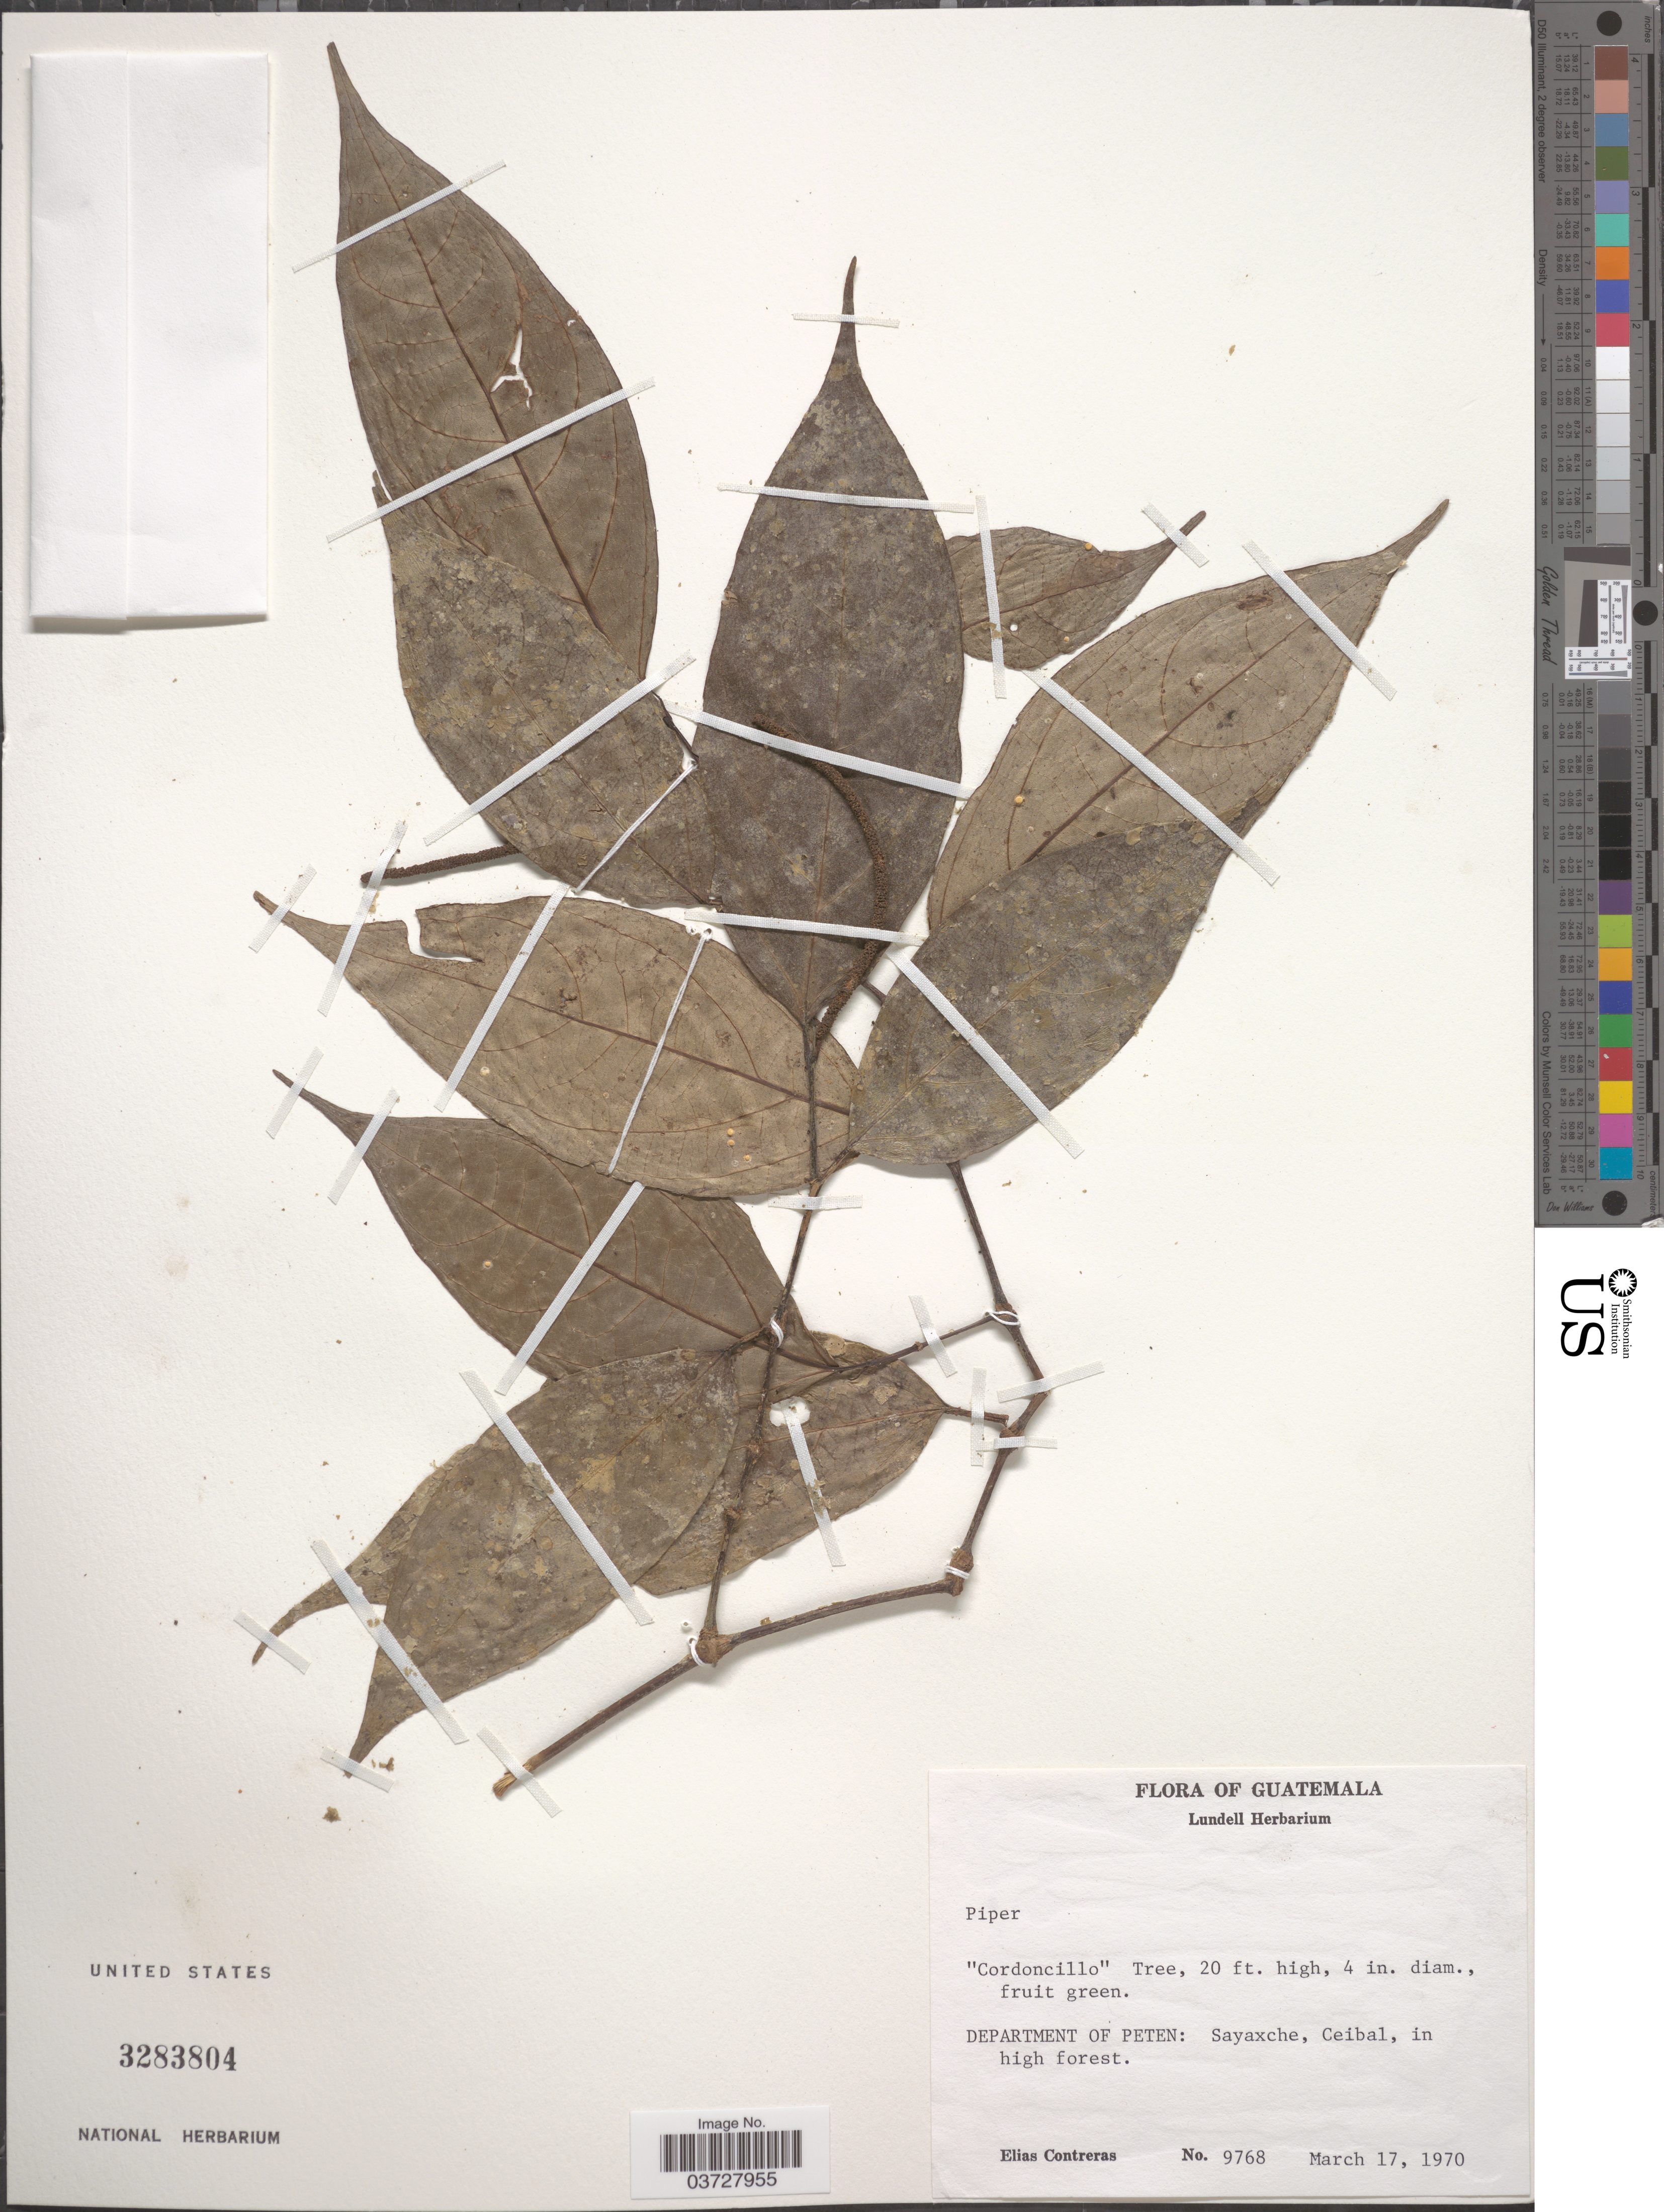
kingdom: Plantae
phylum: Tracheophyta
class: Magnoliopsida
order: Piperales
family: Piperaceae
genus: Piper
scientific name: Piper sp.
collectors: E. Contreras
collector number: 9768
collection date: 1970-03-17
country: Guatemala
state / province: El Peten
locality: Department of Peten: Sayaxche, Ceibal.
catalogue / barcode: US 3283804